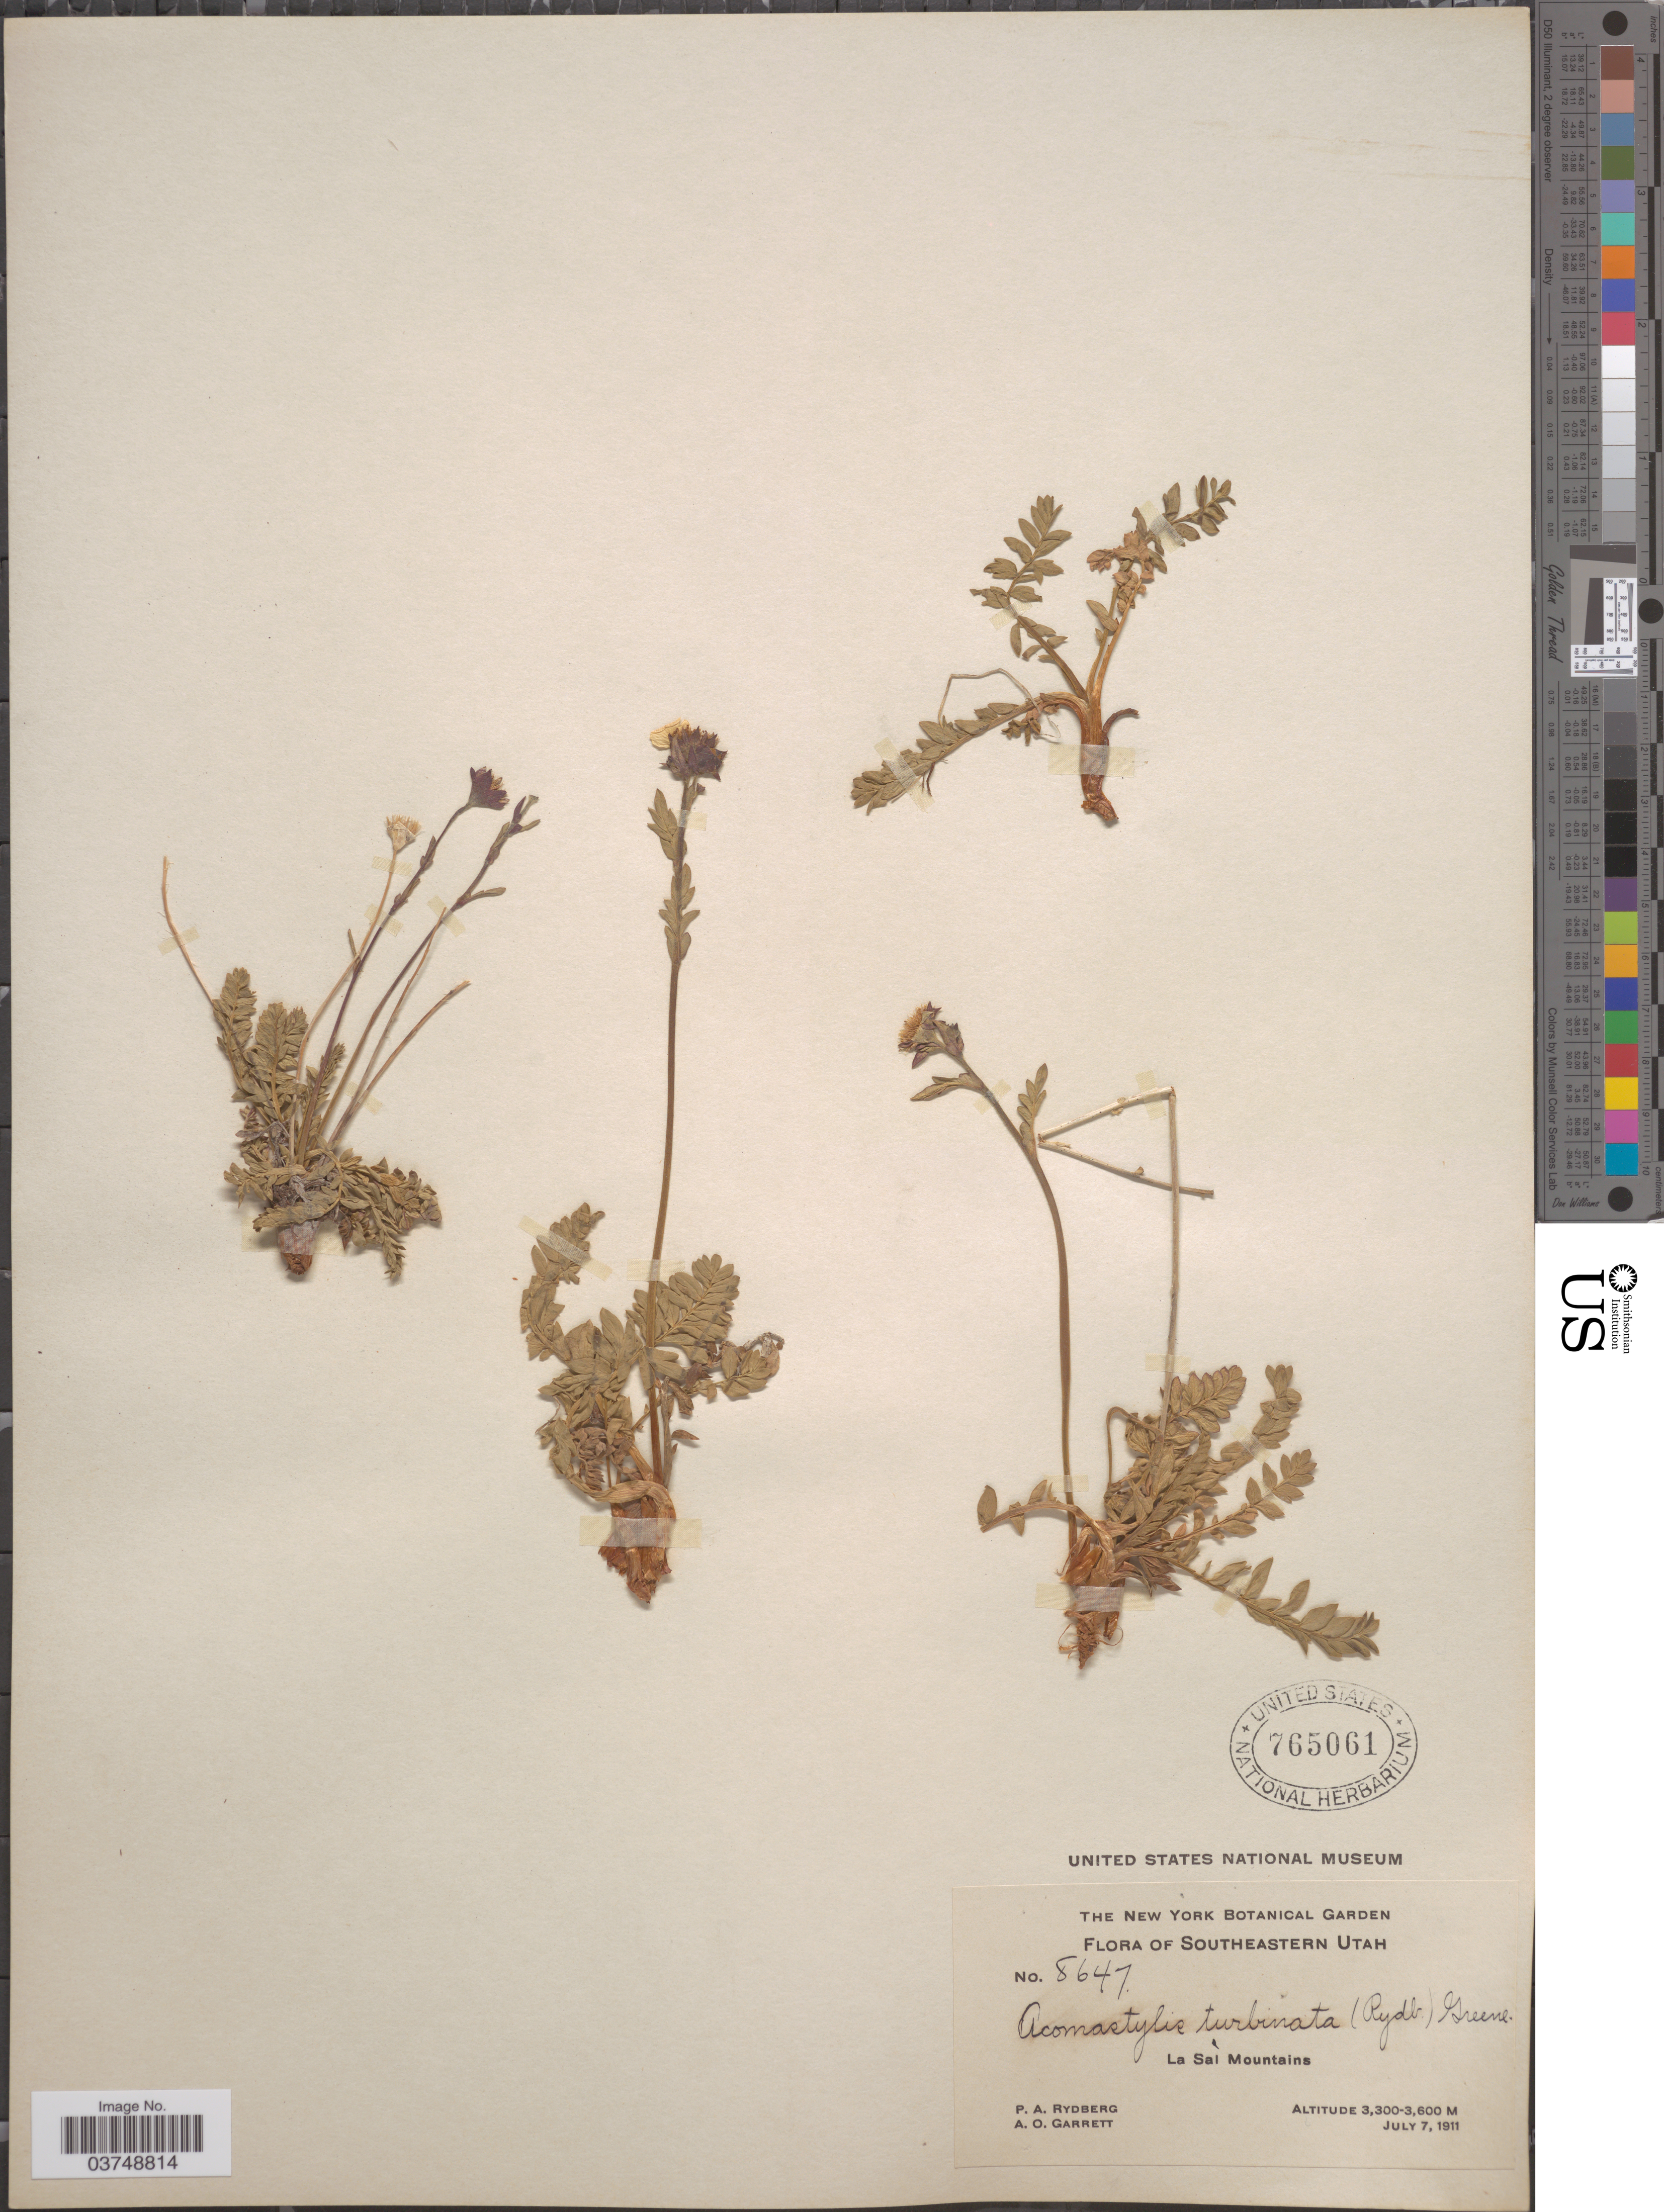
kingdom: Plantae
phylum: Tracheophyta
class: Magnoliopsida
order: Rosales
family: Rosaceae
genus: Geum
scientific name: Geum rossii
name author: (R. Br.) Ser.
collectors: P. A. Rydberg & A. O. Garrett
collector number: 8647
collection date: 1911-07-07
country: United States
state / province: Utah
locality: Southeastern Utah. La Sal Mountains.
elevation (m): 3300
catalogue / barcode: US 765061